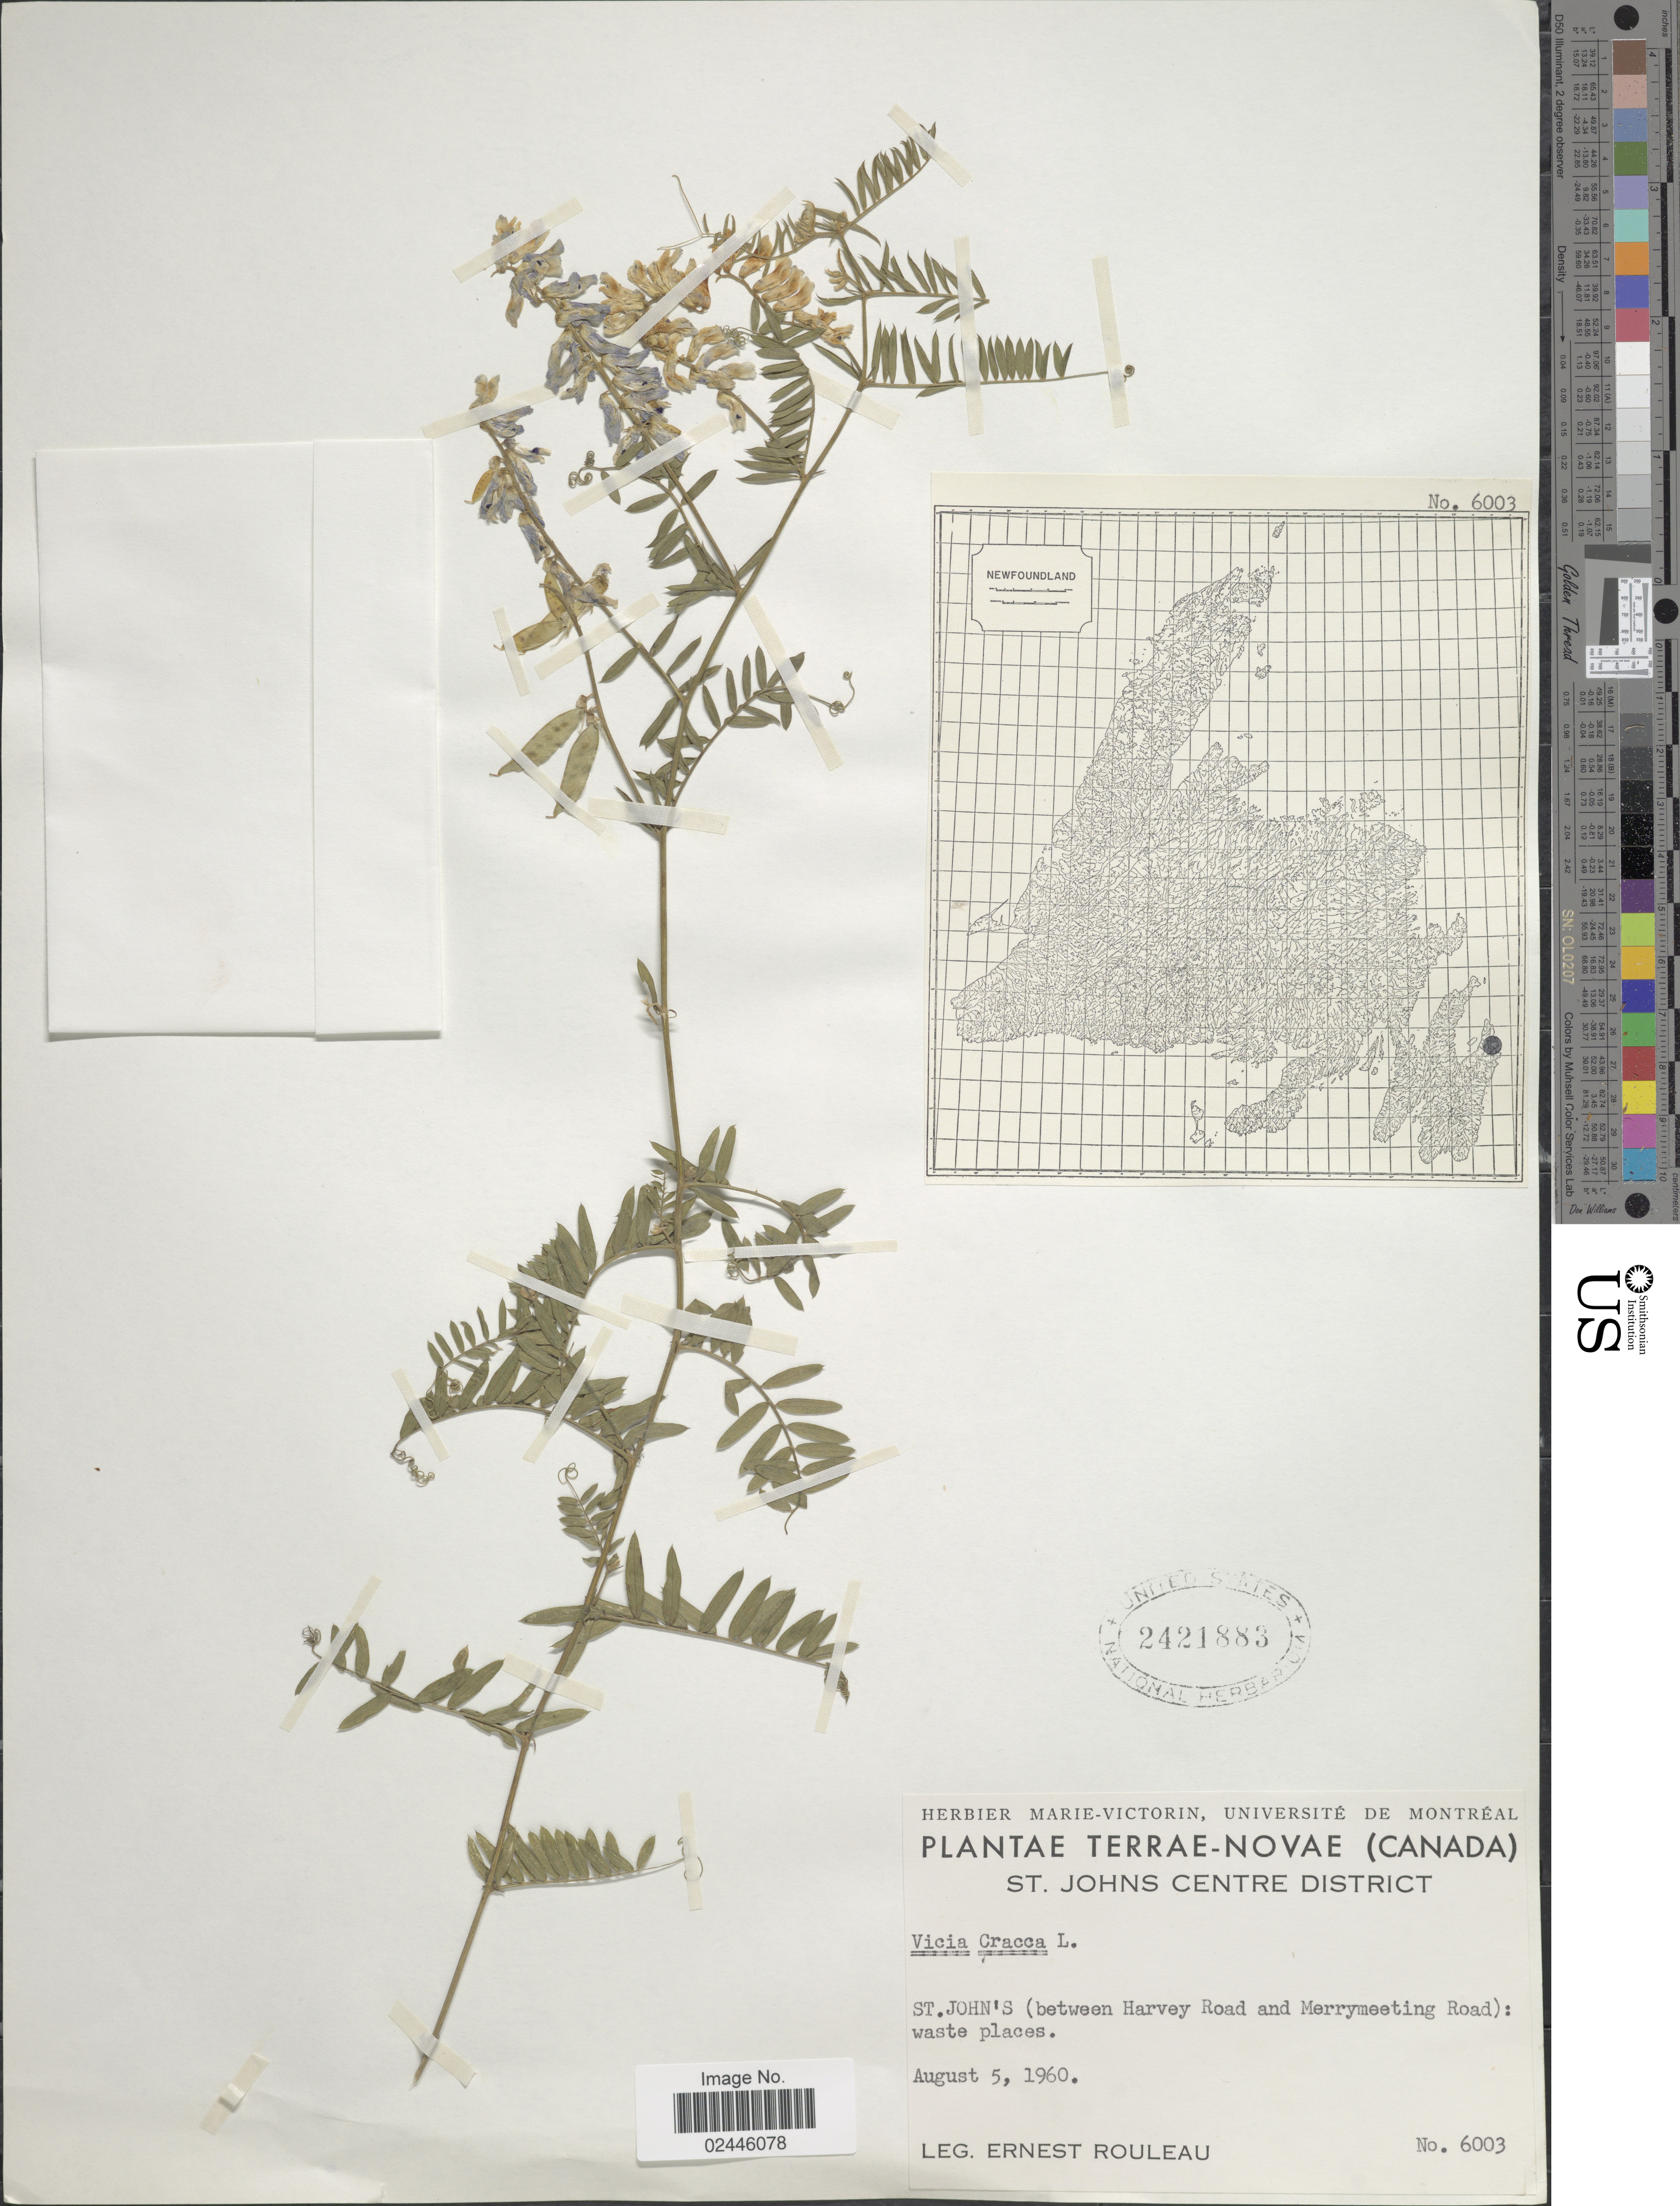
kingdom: Plantae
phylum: Tracheophyta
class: Magnoliopsida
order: Fabales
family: Fabaceae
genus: Vicia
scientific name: Vicia cracca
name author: L.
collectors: E. Rouleau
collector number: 6003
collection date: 1960-08-05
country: Canada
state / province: Newfoundland and Labrador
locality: Terrae-Novae, St. Johns Centre District, St. John's (between Harvey Road and Merrymeeting Road): waste places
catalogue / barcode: US 2421883